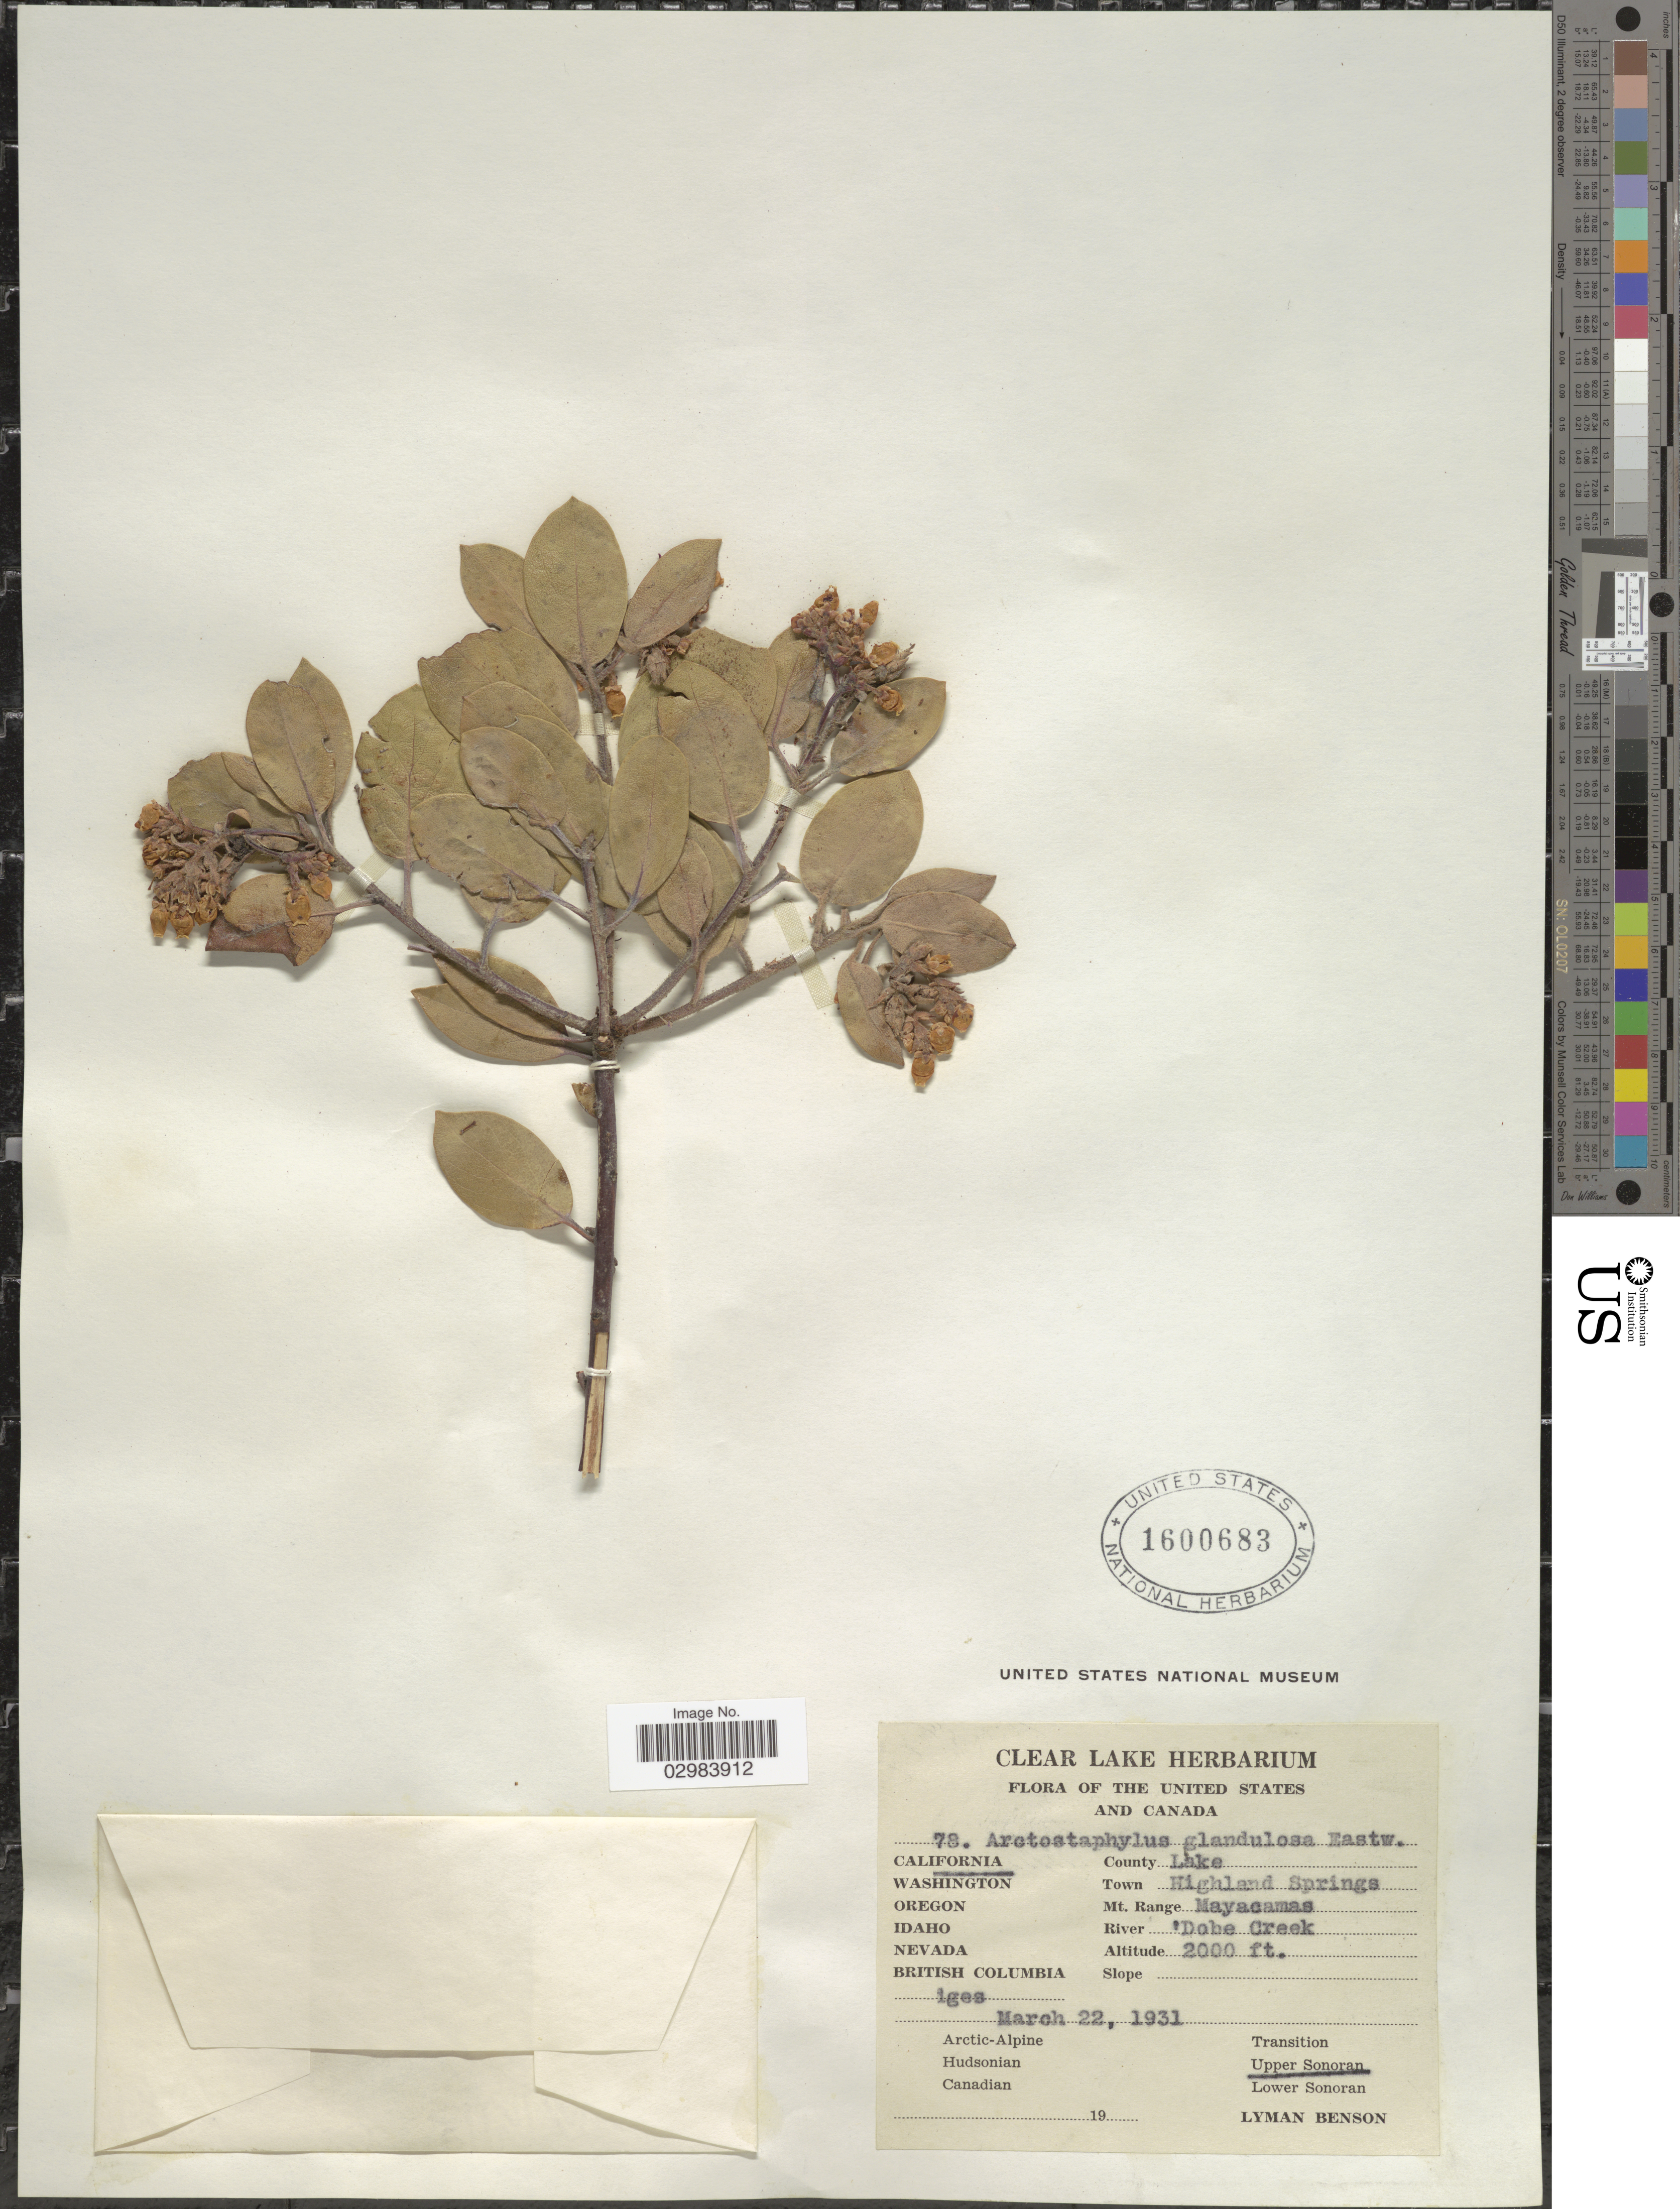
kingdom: Plantae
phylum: Tracheophyta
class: Magnoliopsida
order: Ericales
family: Ericaceae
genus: Arctostaphylos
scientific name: Arctostaphylos glandulosa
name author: Eastw.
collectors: L. D. Benson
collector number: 78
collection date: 1931-03-22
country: United States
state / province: California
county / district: Lake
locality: County Lake, Highland Springs, Mt. Range Mayacamas, Dobe Creek.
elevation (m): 610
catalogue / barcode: US 1600683